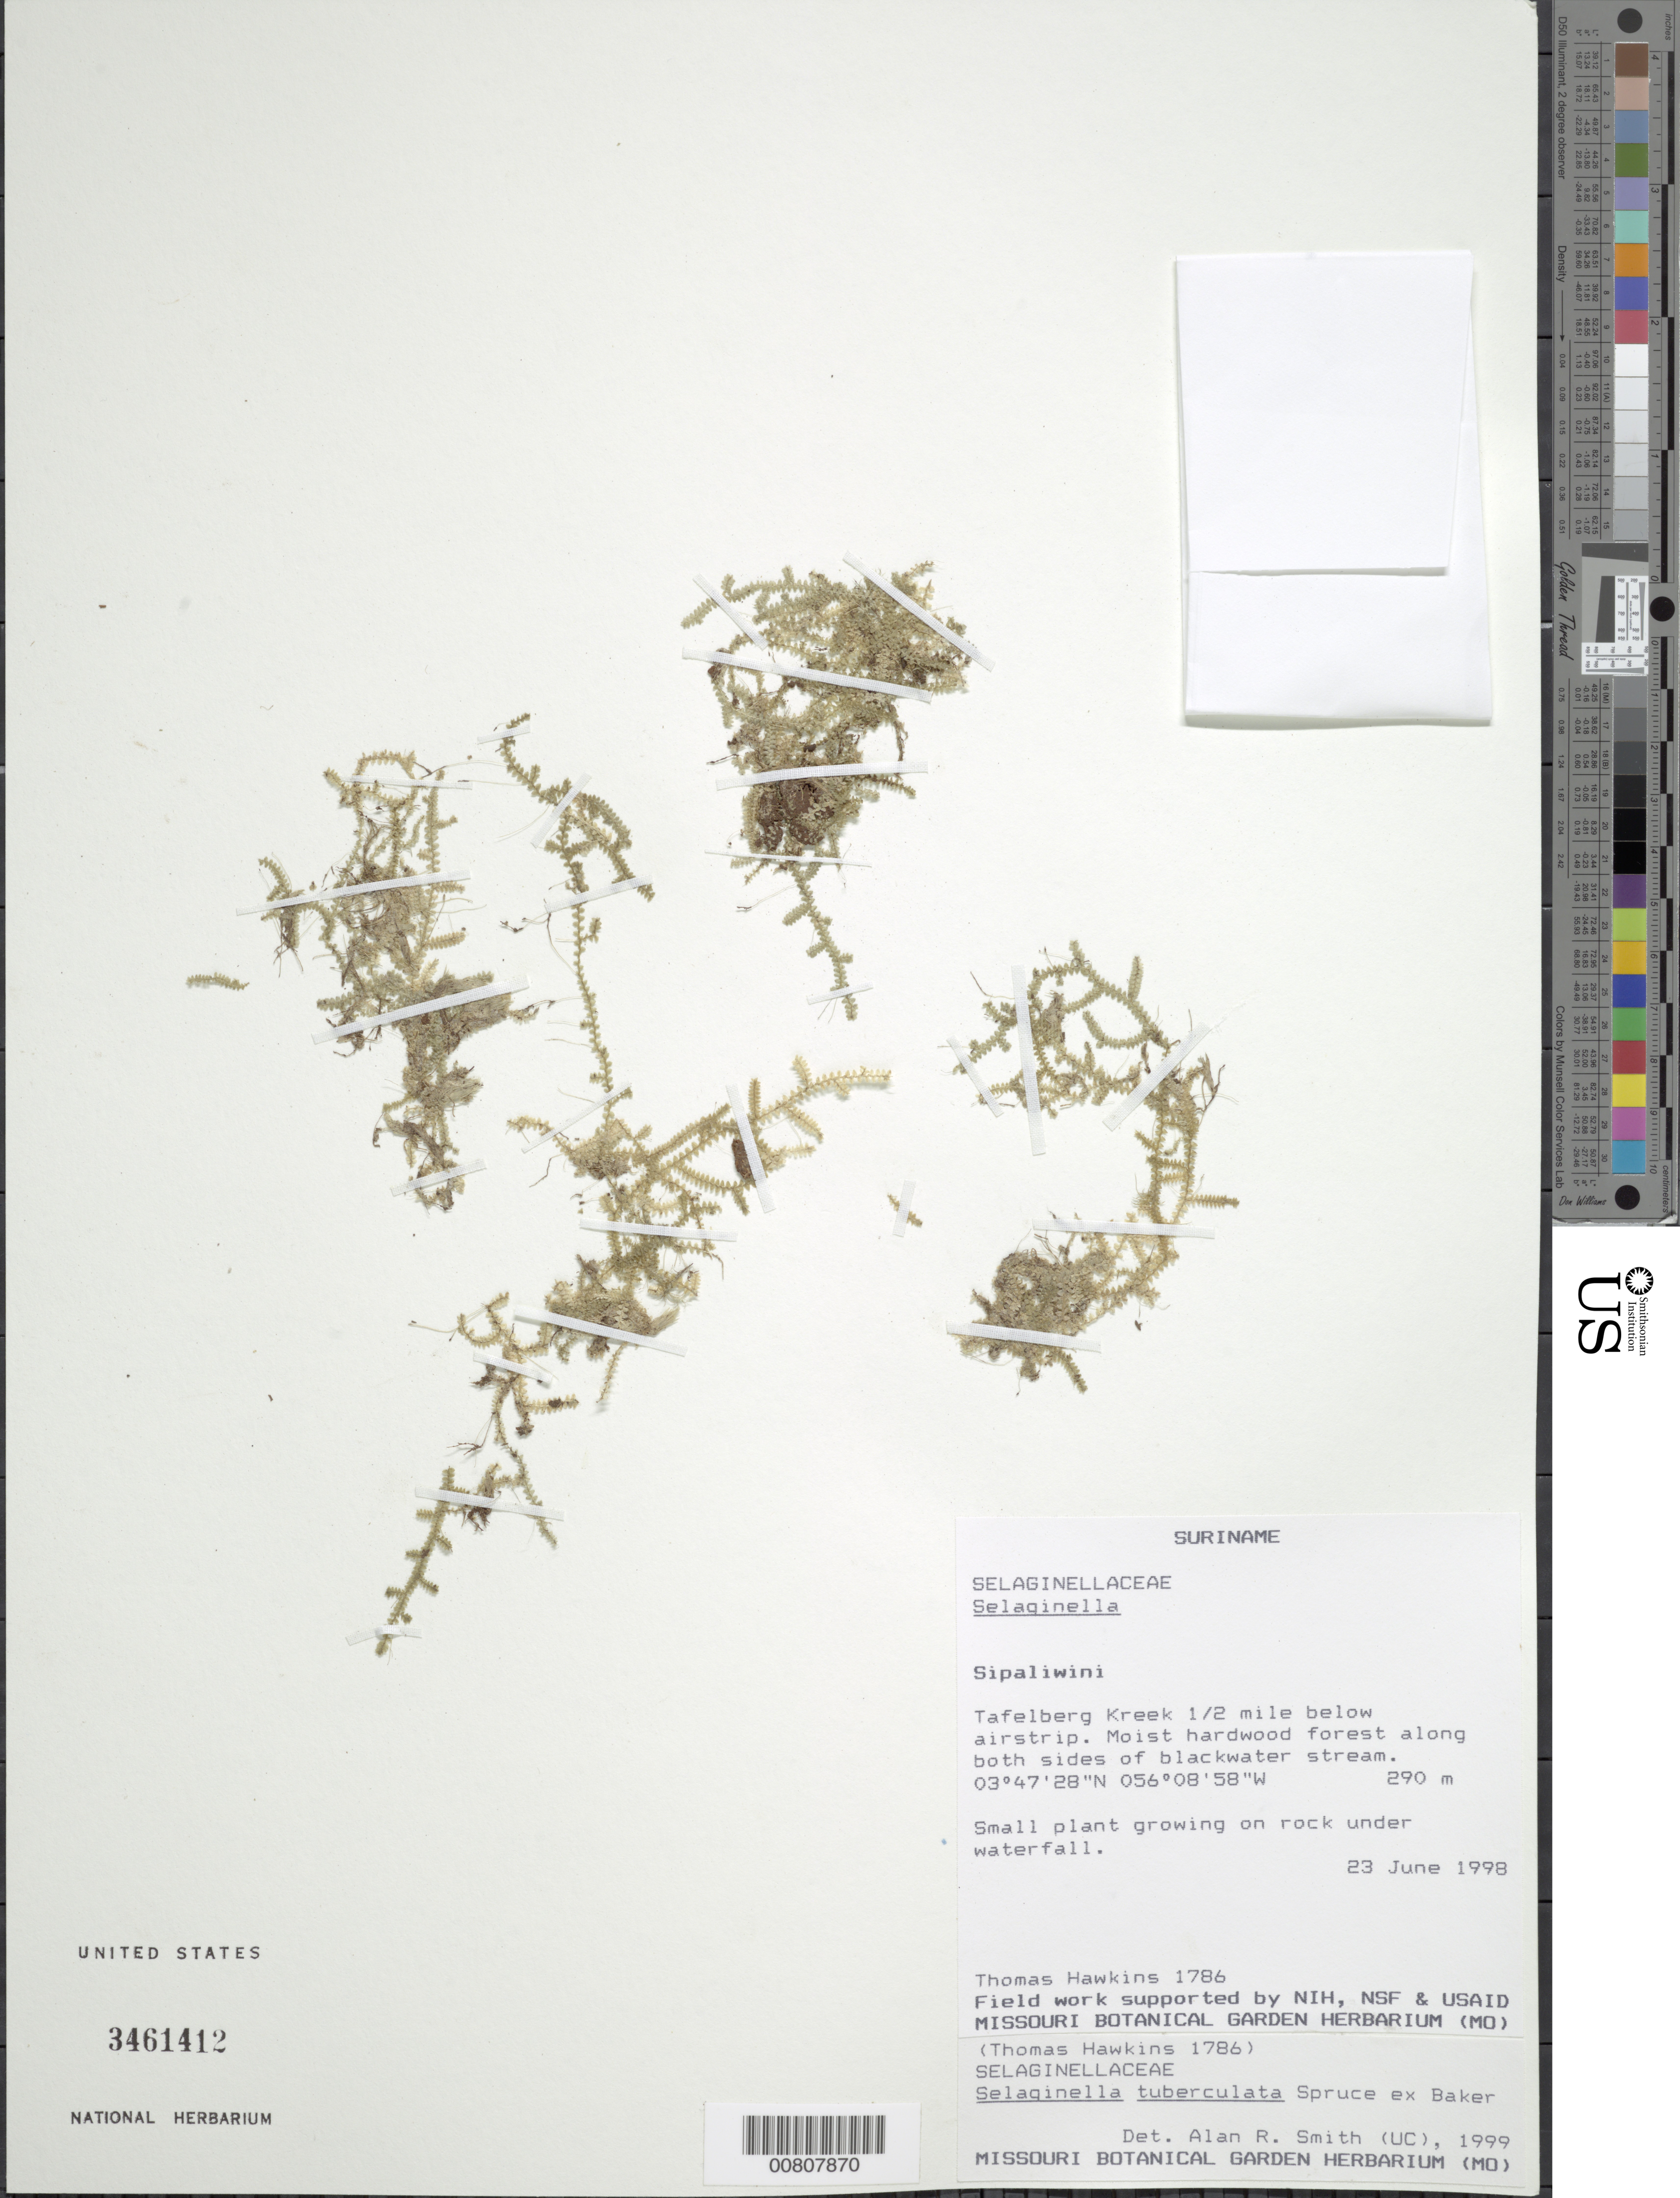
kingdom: Plantae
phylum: Tracheophyta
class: Lycopodiopsida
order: Selaginellales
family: Selaginellaceae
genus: Selaginella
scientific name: Selaginella tuberculata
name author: Spruce ex Baker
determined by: Smith, Alan R., (UC)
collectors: T. Hawkins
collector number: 1786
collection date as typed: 23-Jun-98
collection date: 1998-06-23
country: Suriname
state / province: Sipaliwini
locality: Tafelberg Kreek, 1/2 mile below airstrip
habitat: Moist hardwood forest along both sides of blackwater stream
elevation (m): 290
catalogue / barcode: US 3461412